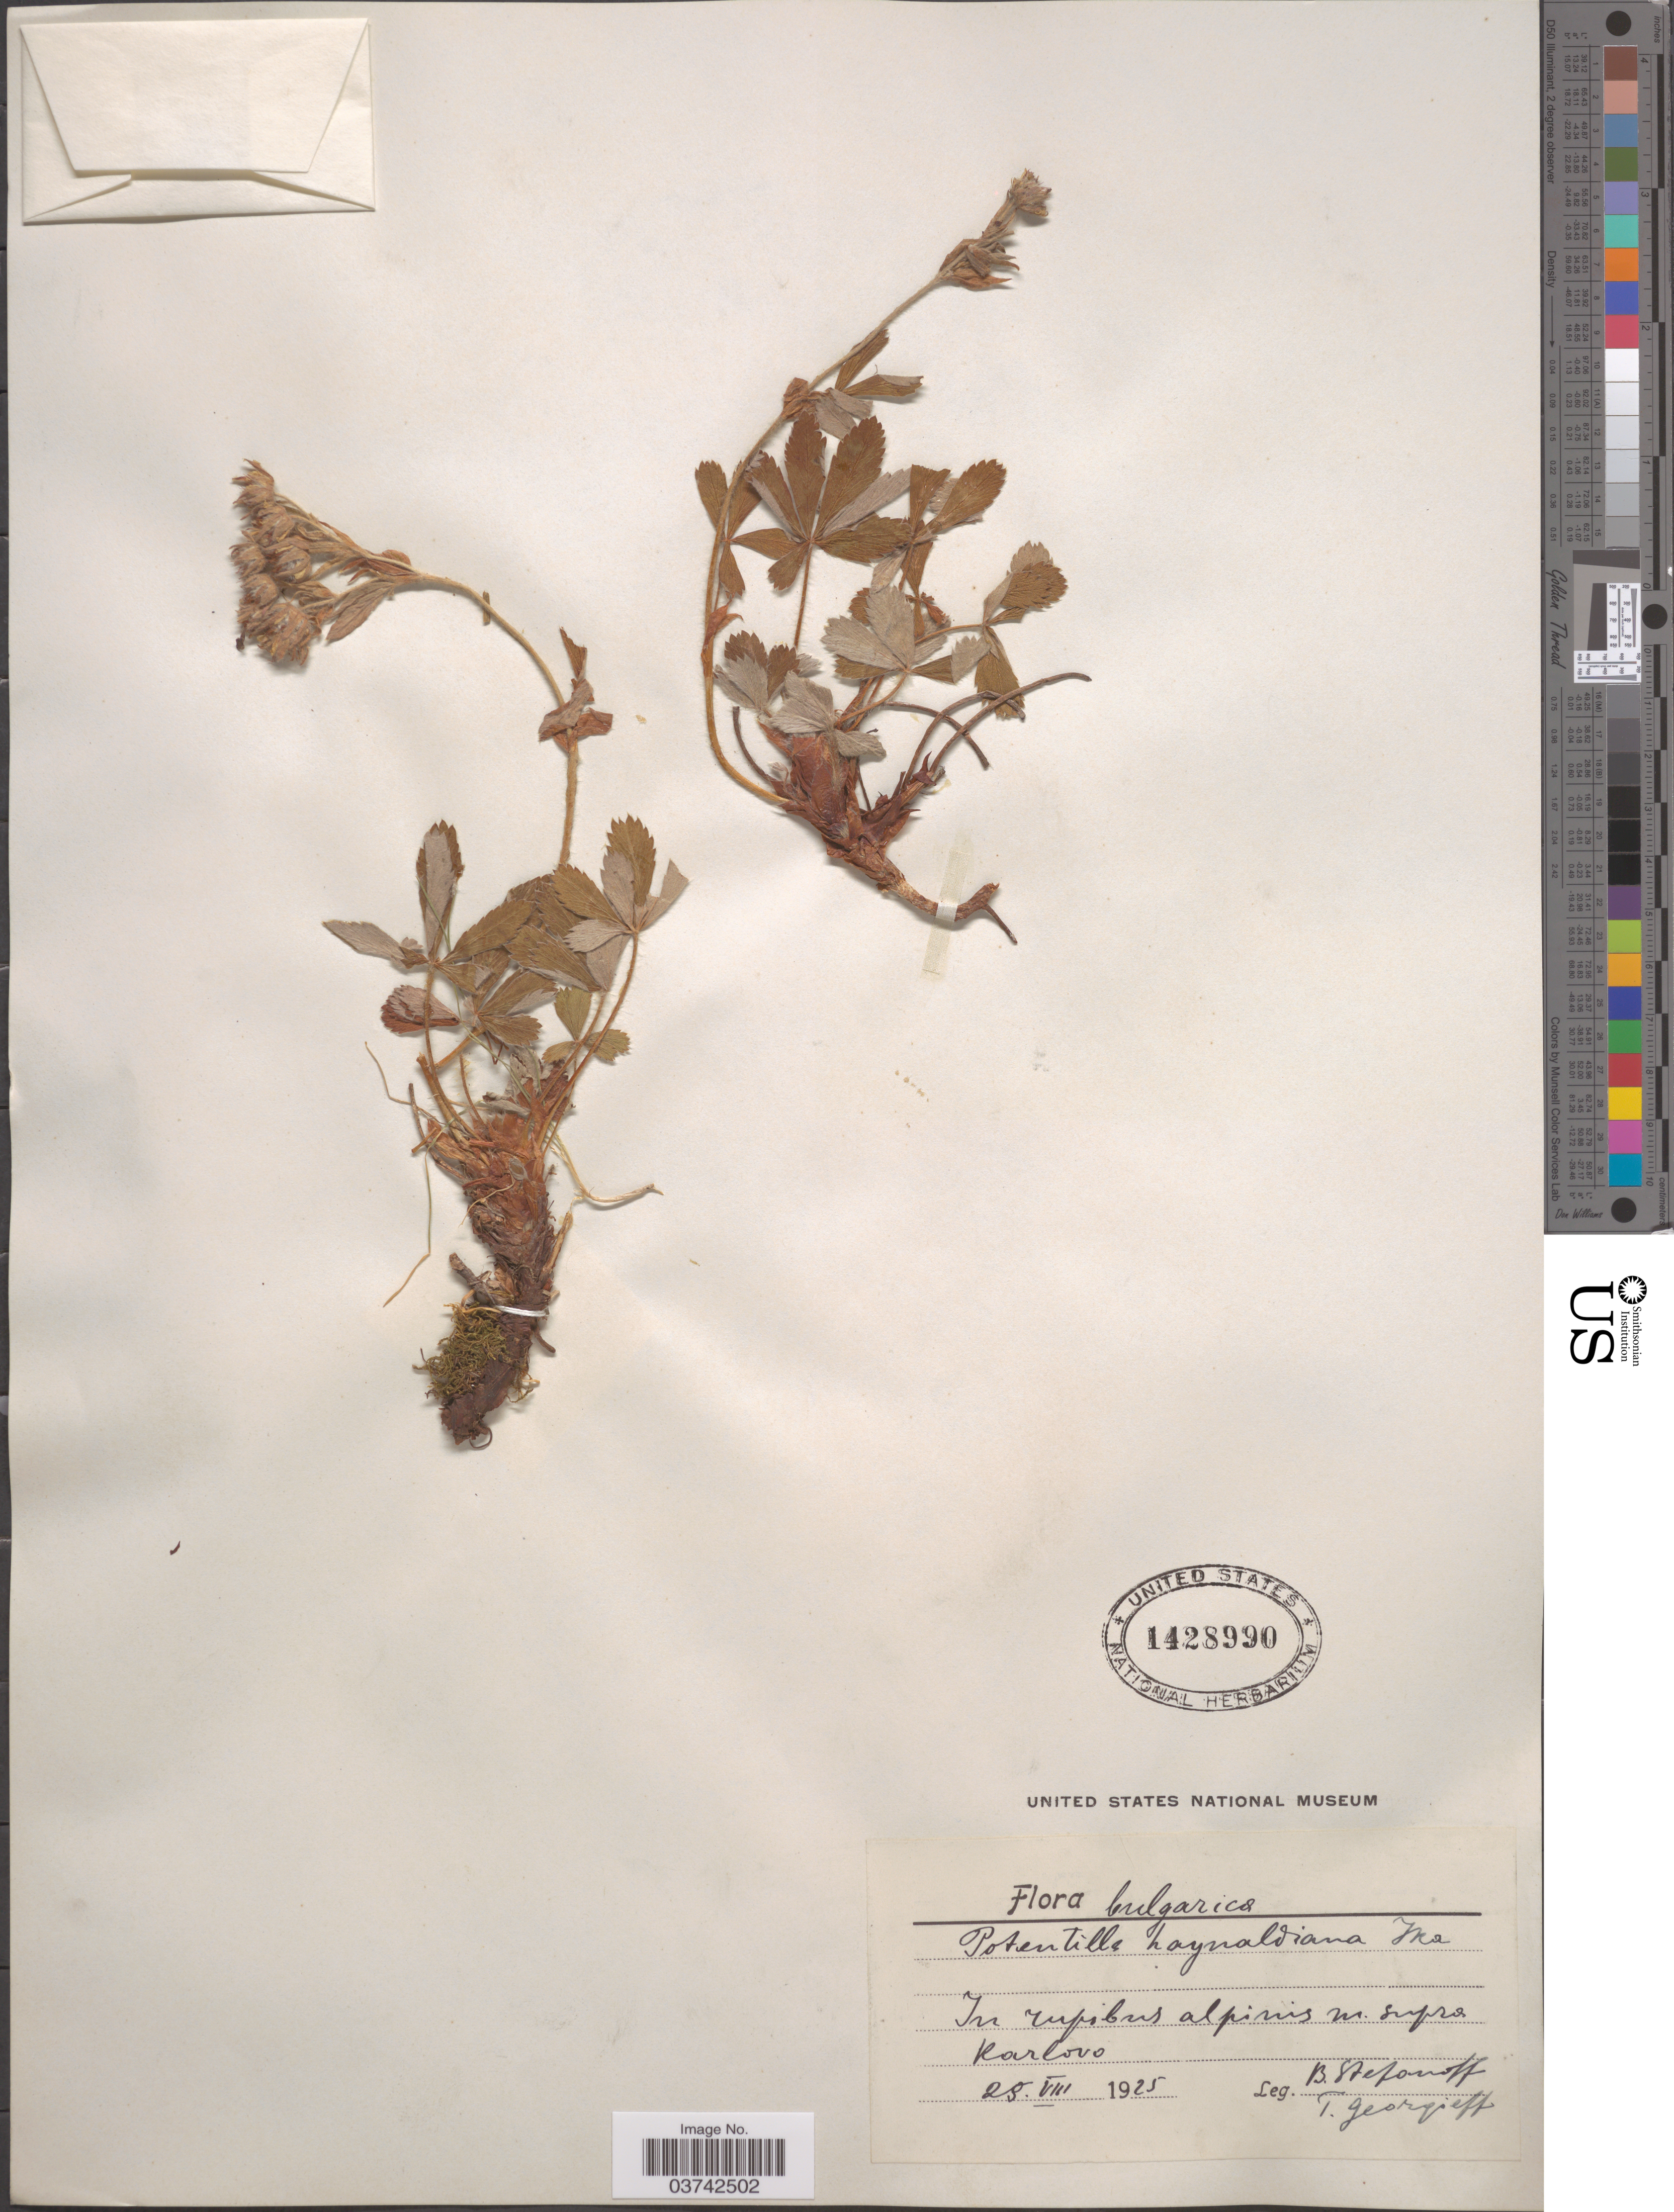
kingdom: Plantae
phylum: Tracheophyta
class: Magnoliopsida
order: Rosales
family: Rosaceae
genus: Potentilla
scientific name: Potentilla haynaldiana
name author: Janka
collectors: B. Stefanoff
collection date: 1925-08-28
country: Bulgaria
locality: In rupibus alpinis m. supra Karlovo.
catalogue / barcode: US 1428990